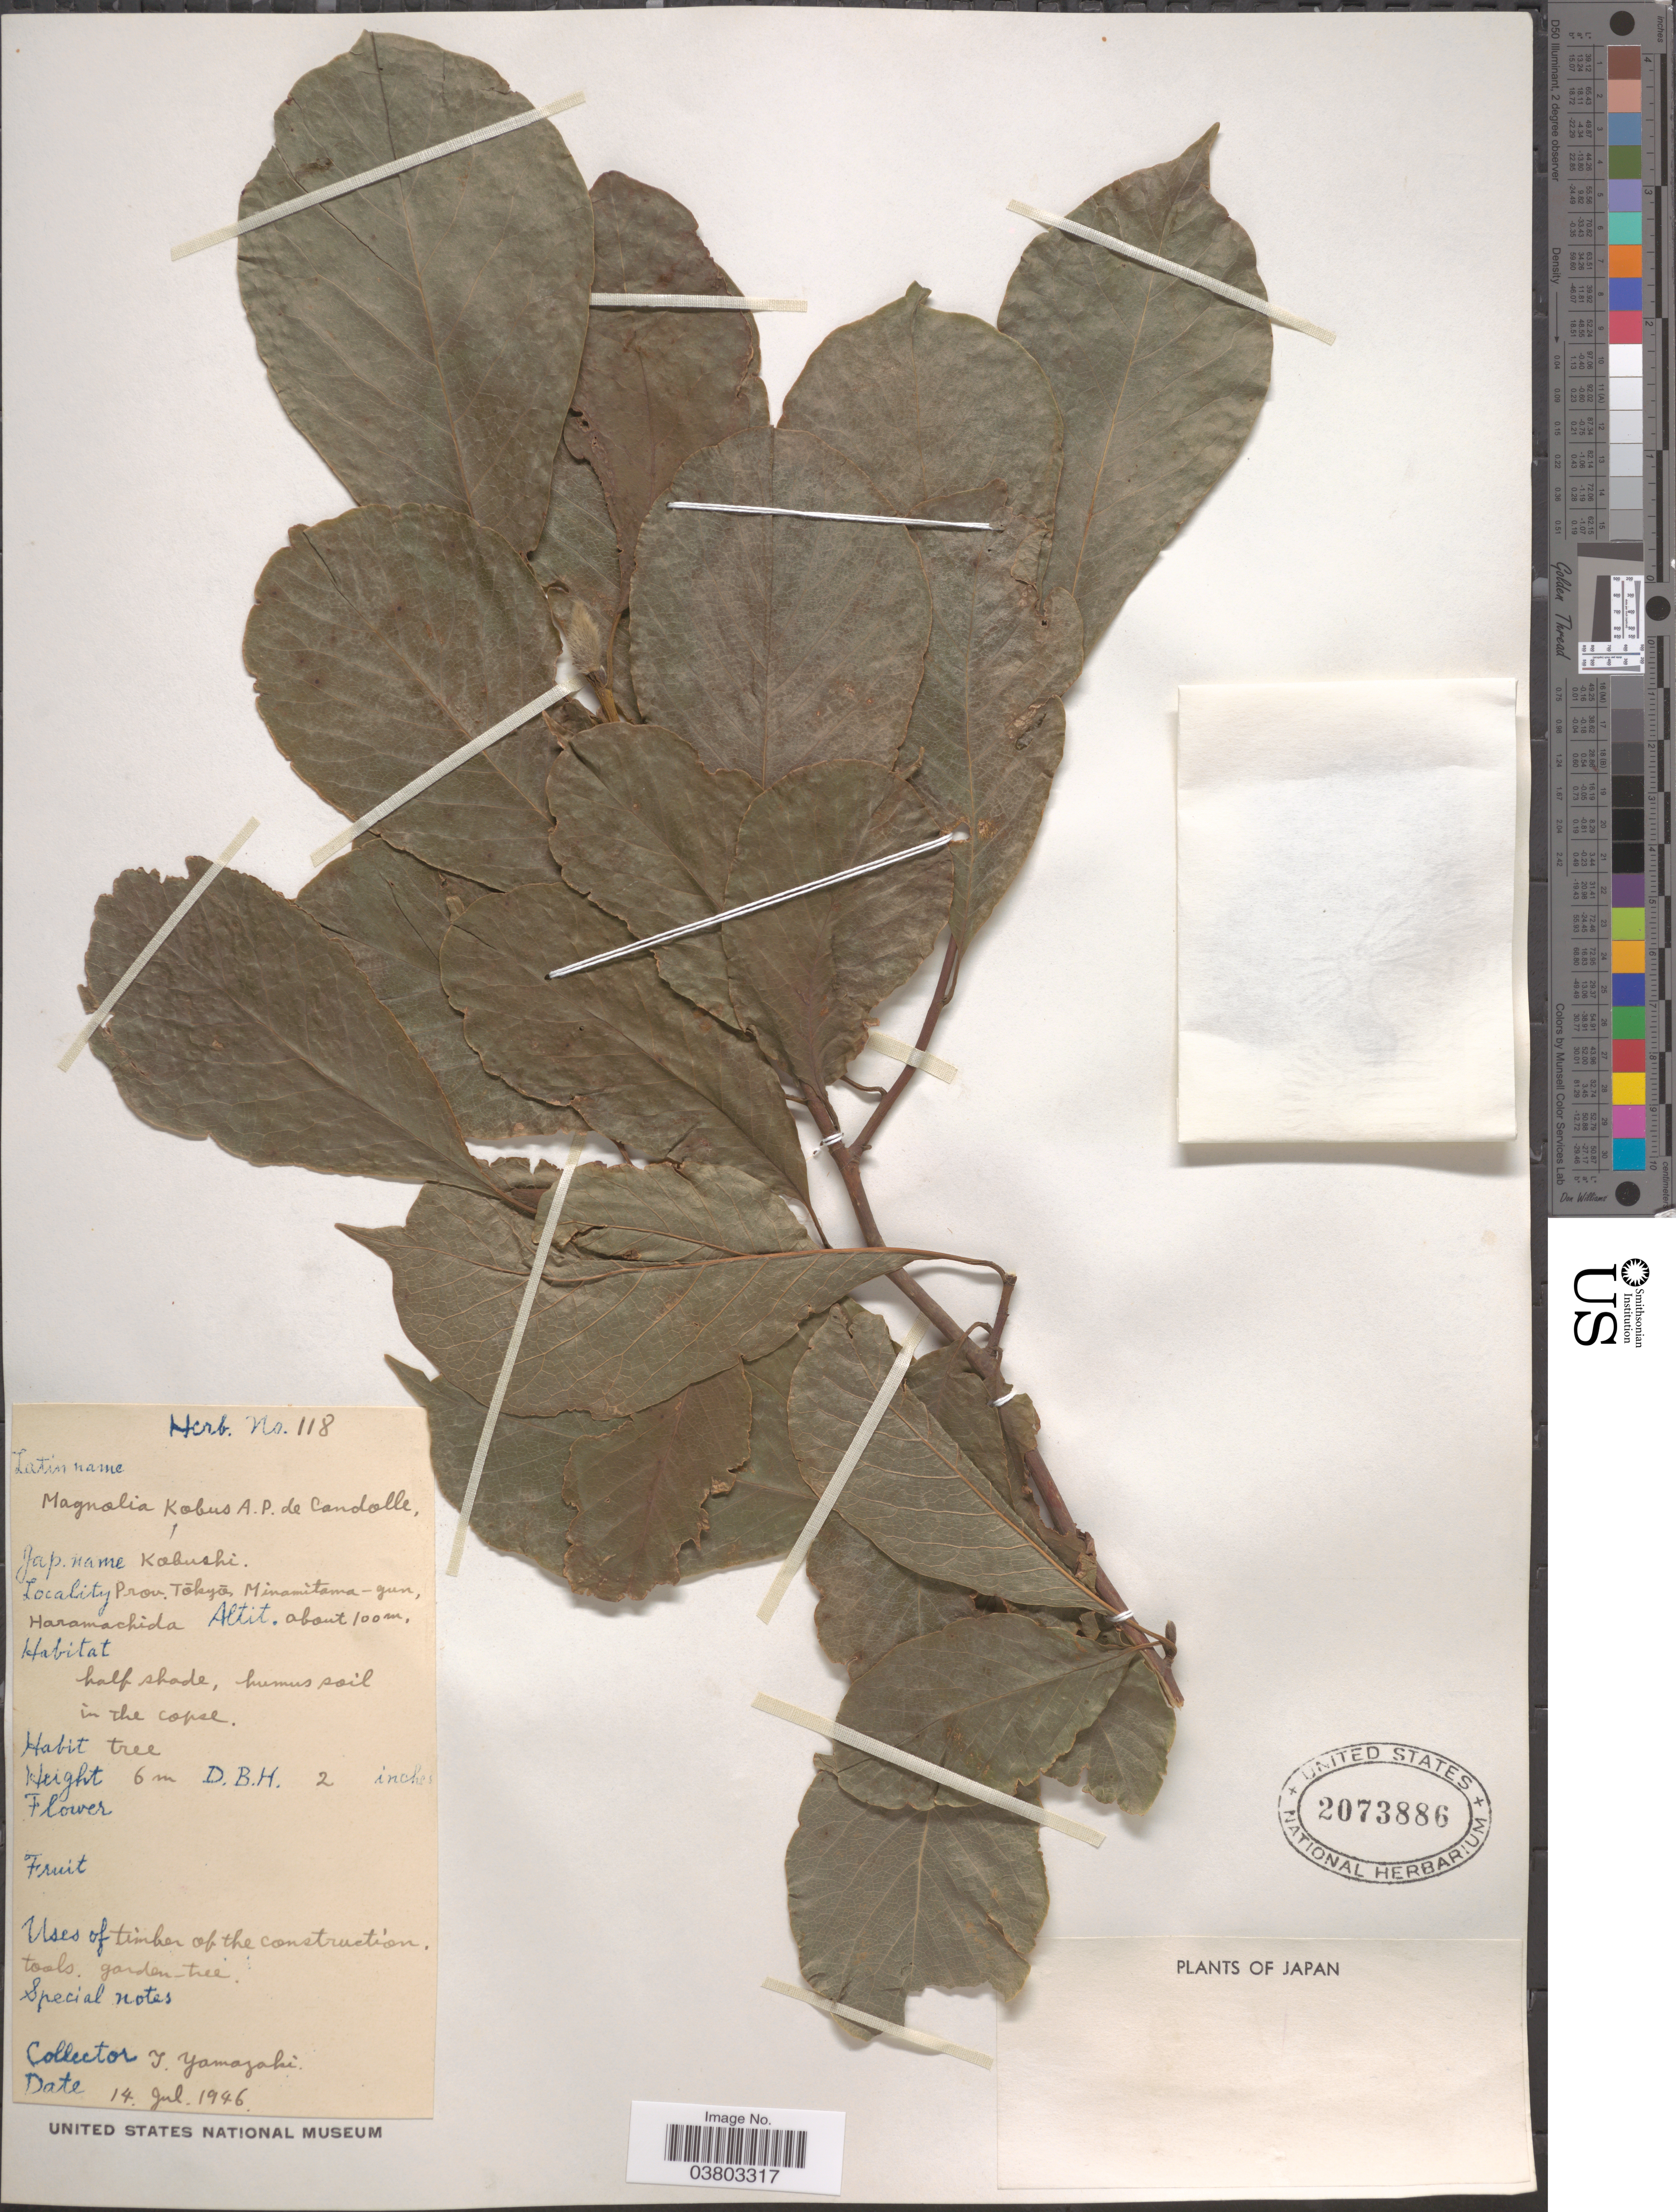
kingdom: Plantae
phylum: Tracheophyta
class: Magnoliopsida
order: Magnoliales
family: Magnoliaceae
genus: Magnolia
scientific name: Magnolia kobus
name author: DC.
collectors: T. Yamazaki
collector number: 118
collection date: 1946-07-14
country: Japan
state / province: Tokyo, Federal City of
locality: Prov. Tōkyō, Minamitama-gun, Haramachida.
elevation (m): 100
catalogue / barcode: US 2073886